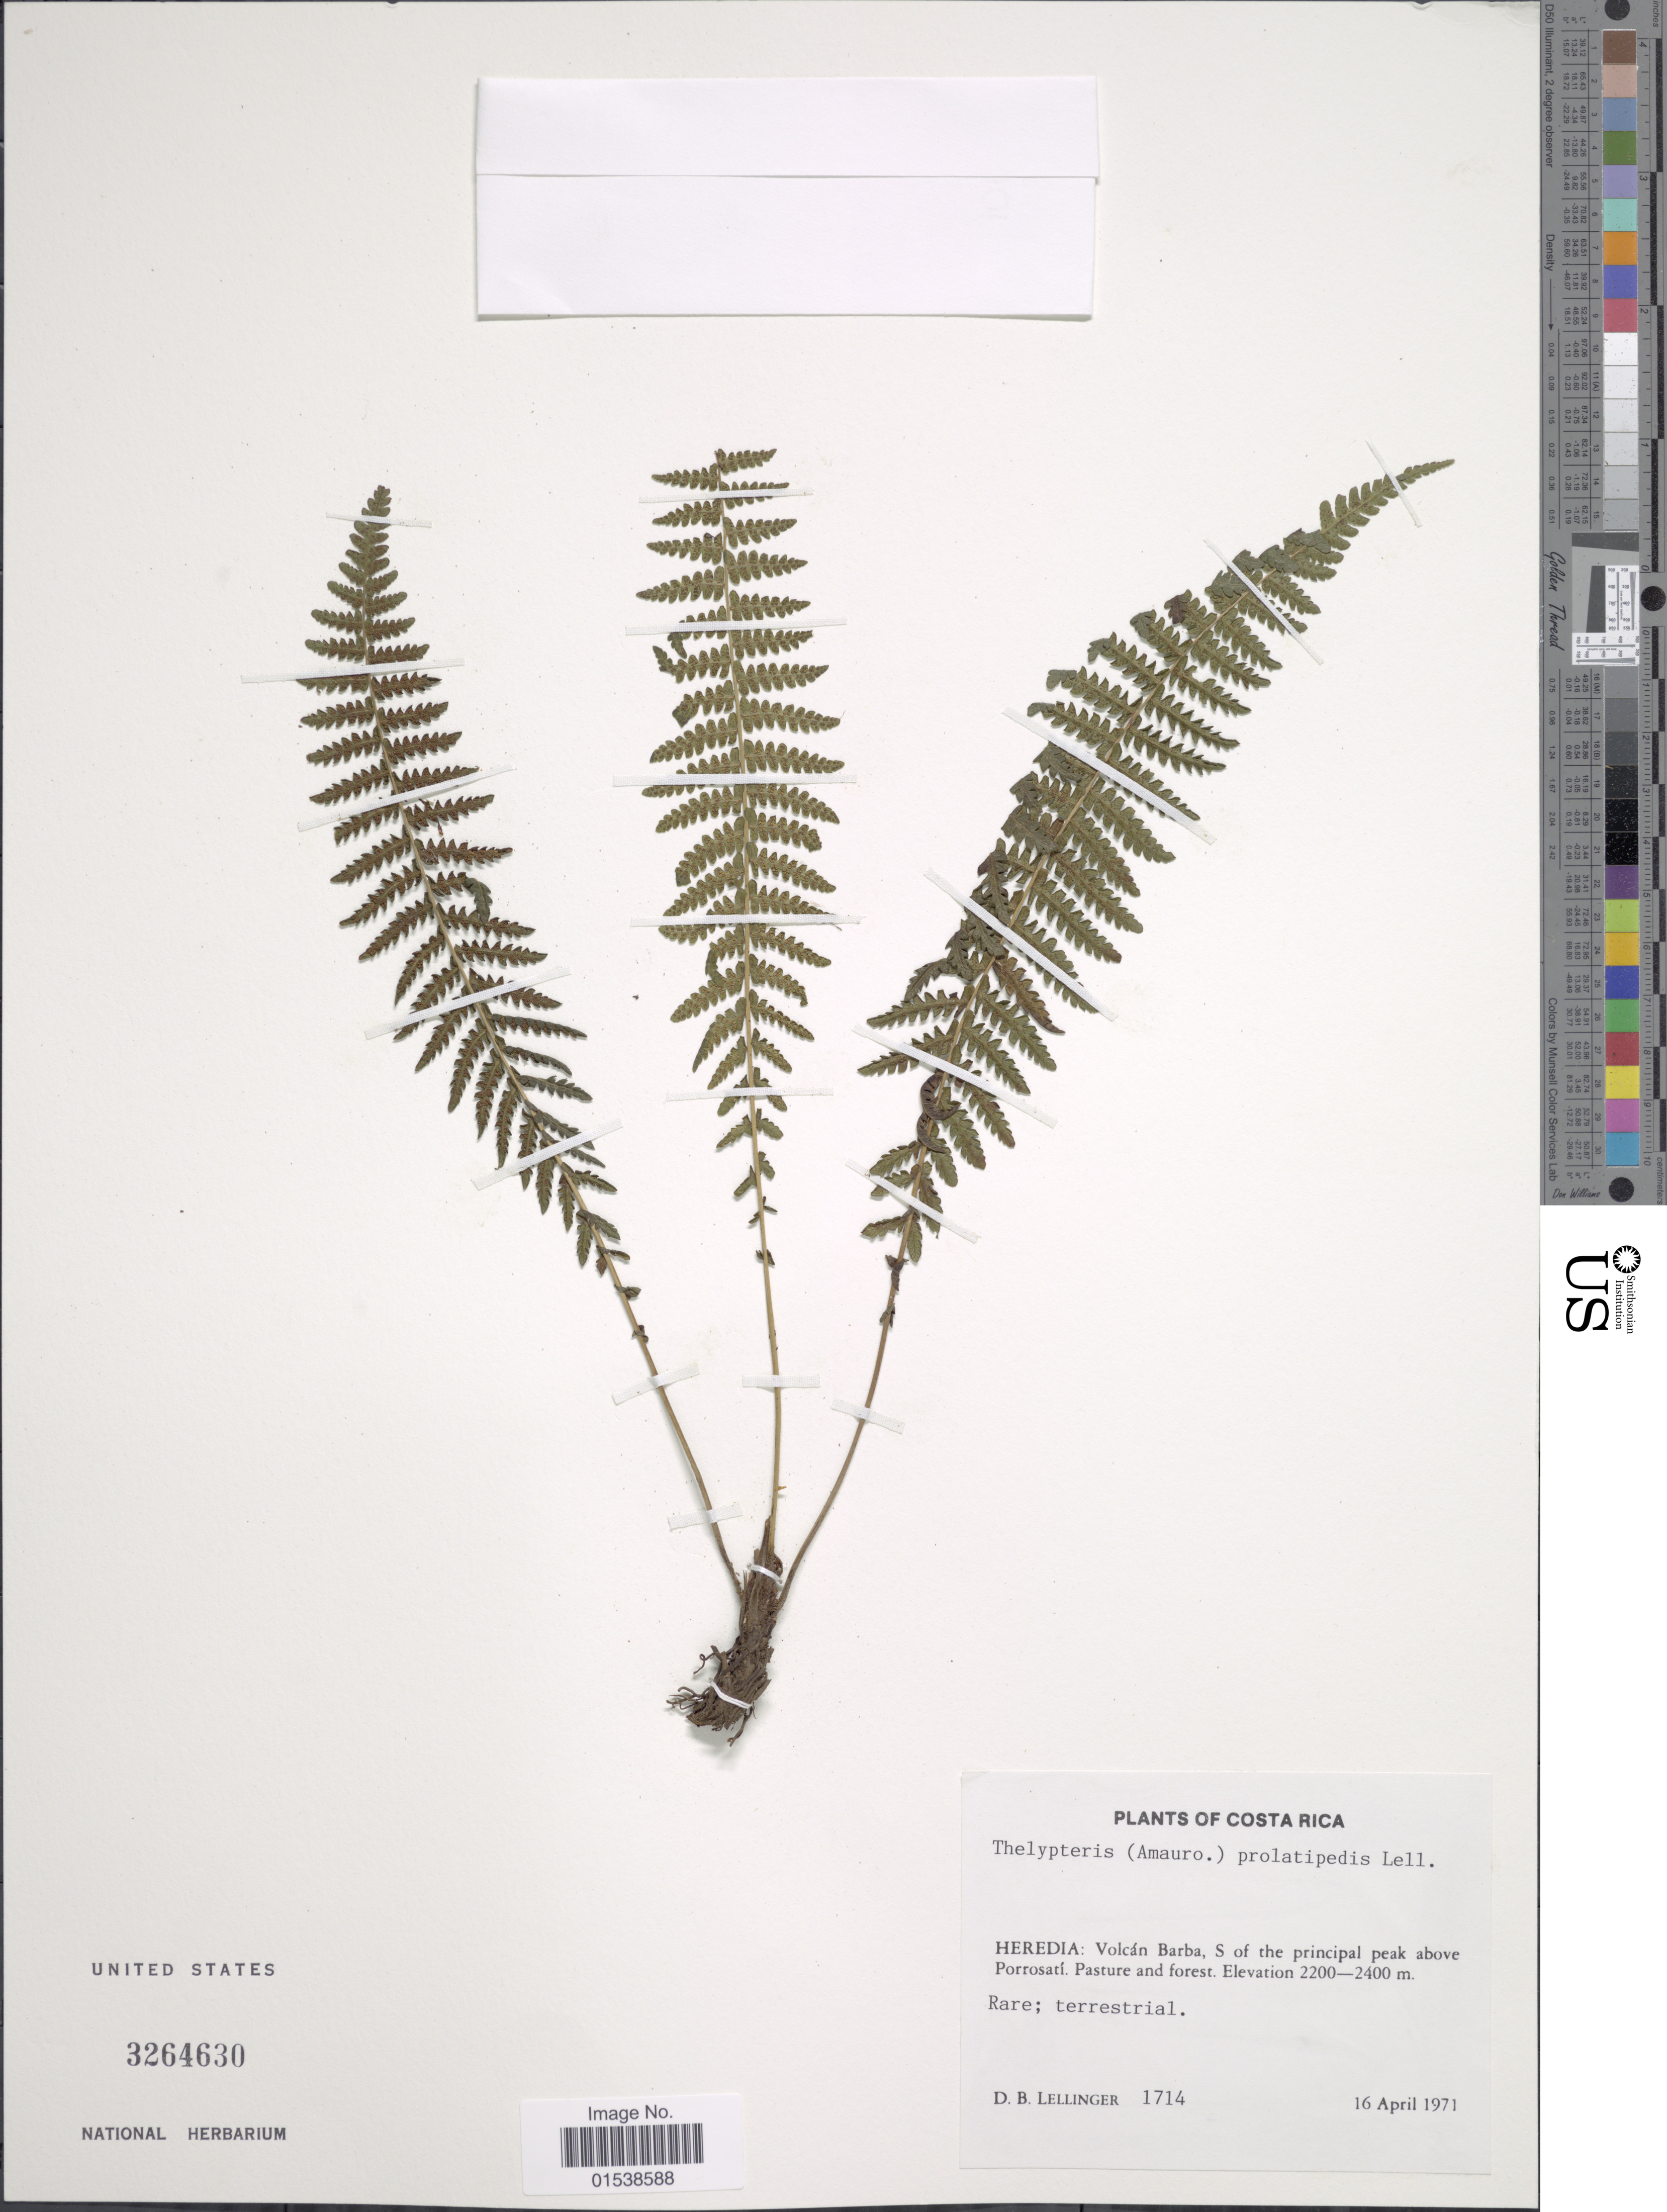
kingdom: Plantae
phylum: Tracheophyta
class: Polypodiopsida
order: Polypodiales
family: Thelypteridaceae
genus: Amauropelta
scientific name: Amauropelta prolatipedis (Lellinger) comb. nov., ined 2015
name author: (Lellinger)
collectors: D. B. Lellinger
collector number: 1714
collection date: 1971-04-16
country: Costa Rica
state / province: Heredia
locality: Heredia: Volcan Barba, S of the principal peak above Porrosati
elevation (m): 2200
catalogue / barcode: US 3264630